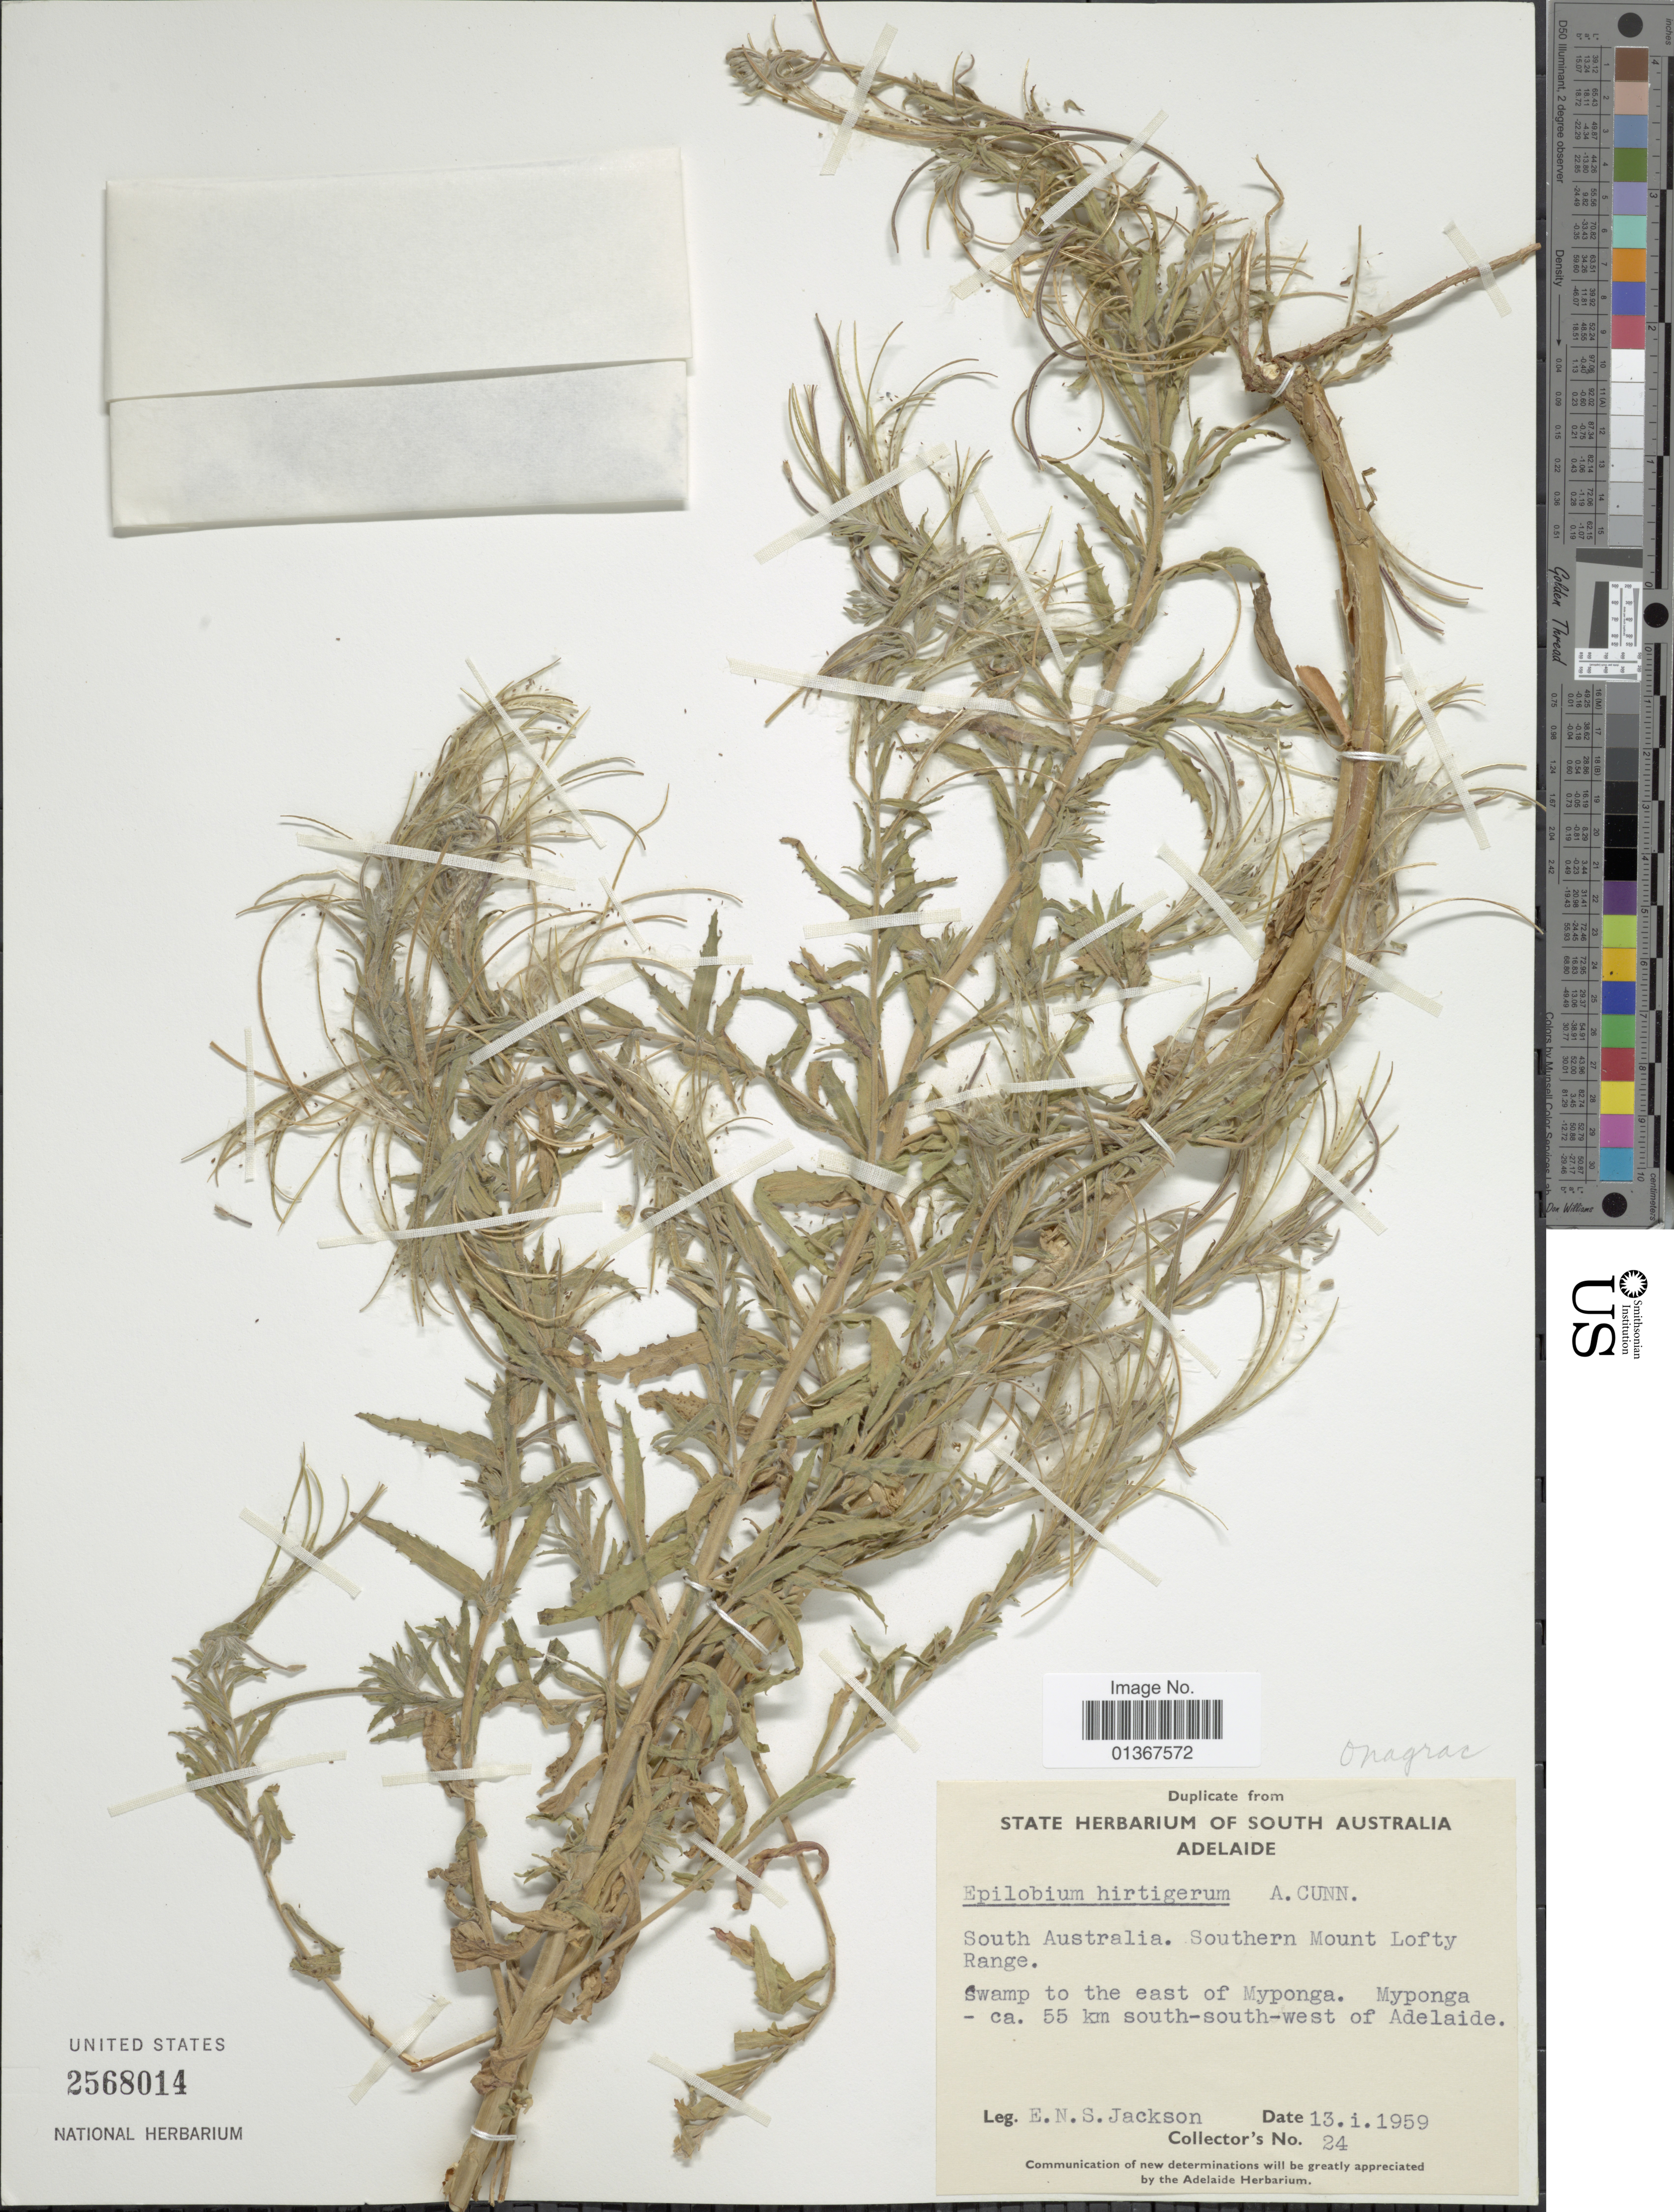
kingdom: Plantae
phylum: Tracheophyta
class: Magnoliopsida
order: Myrtales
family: Onagraceae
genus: Epilobium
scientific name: Epilobium hirtigerum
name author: A. Cunn.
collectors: E. Jackson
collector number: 24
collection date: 1959-01-13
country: Australia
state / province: South Australia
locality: South Australia. Southern Mount Lofty Range. Swamp to the east of Myponga. Myponga - ca. 55 km south-south-west of Adelaide.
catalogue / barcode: US 2568014